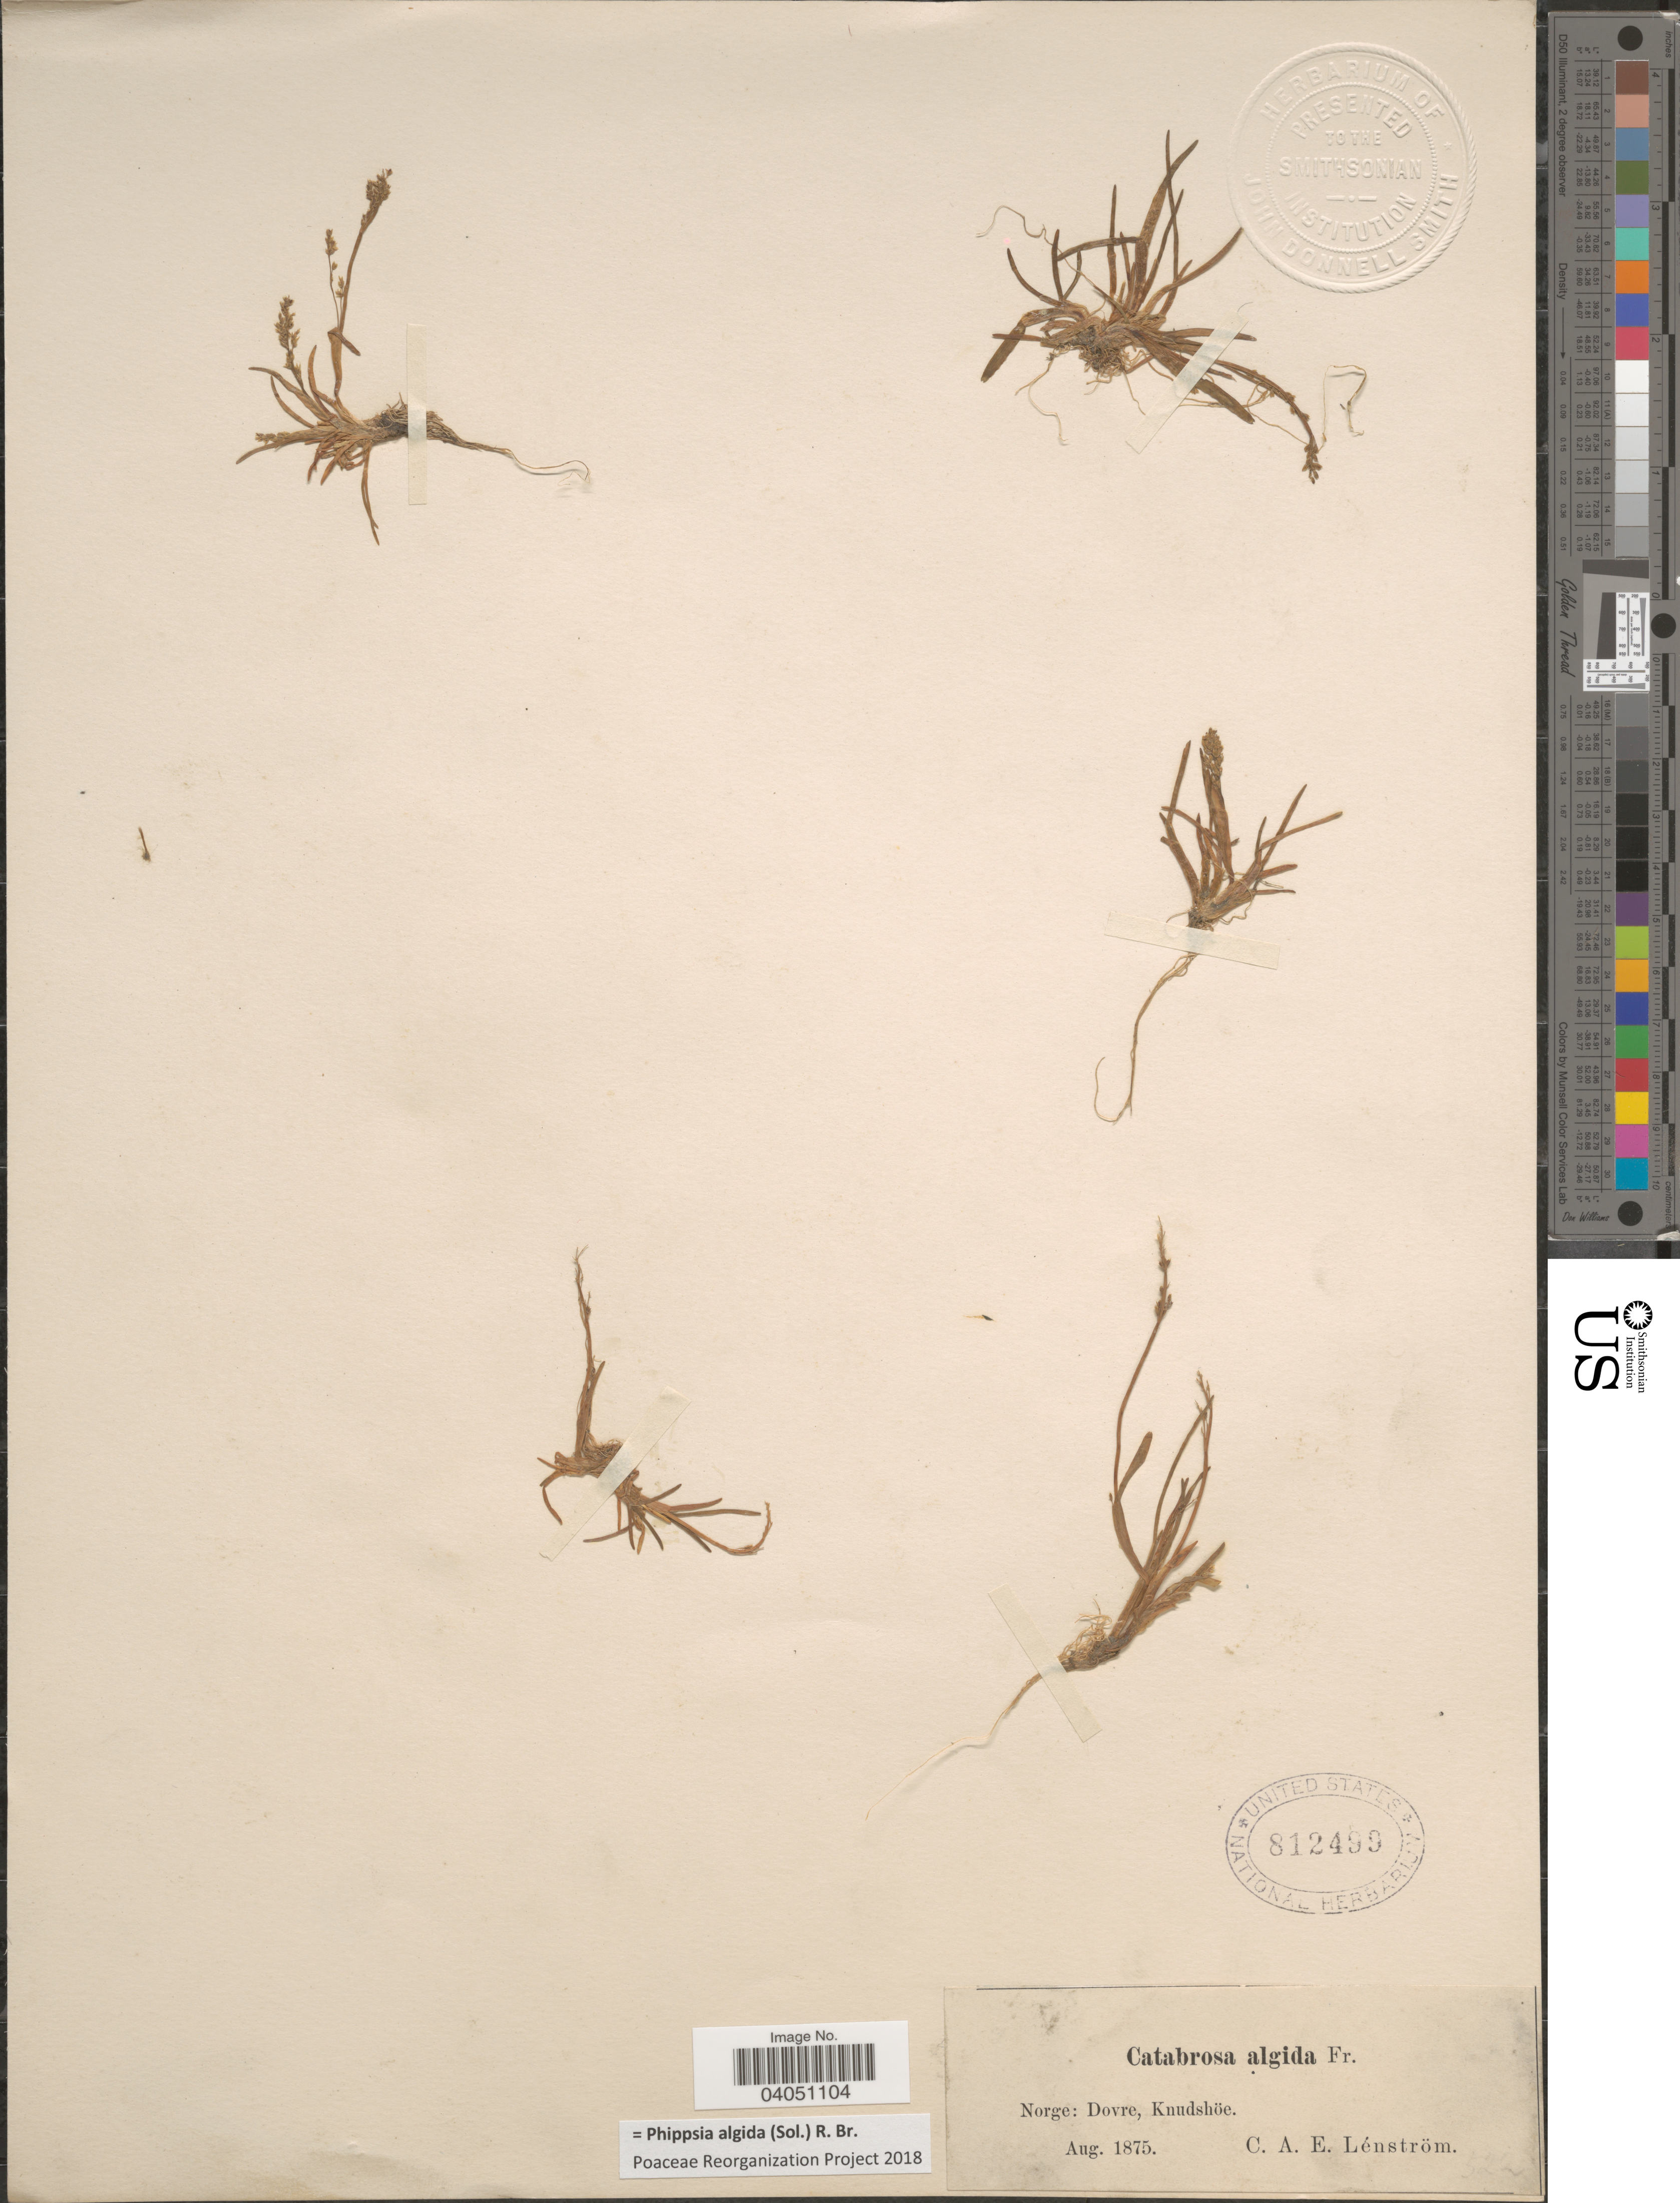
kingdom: Plantae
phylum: Tracheophyta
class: Liliopsida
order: Poales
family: Poaceae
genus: Phippsia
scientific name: Phippsia algida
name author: (Sol.) R. Br.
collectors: C. A. Lénström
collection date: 1875-08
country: Norway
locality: Norge: Dovre, Knudshöe.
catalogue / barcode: US 812499